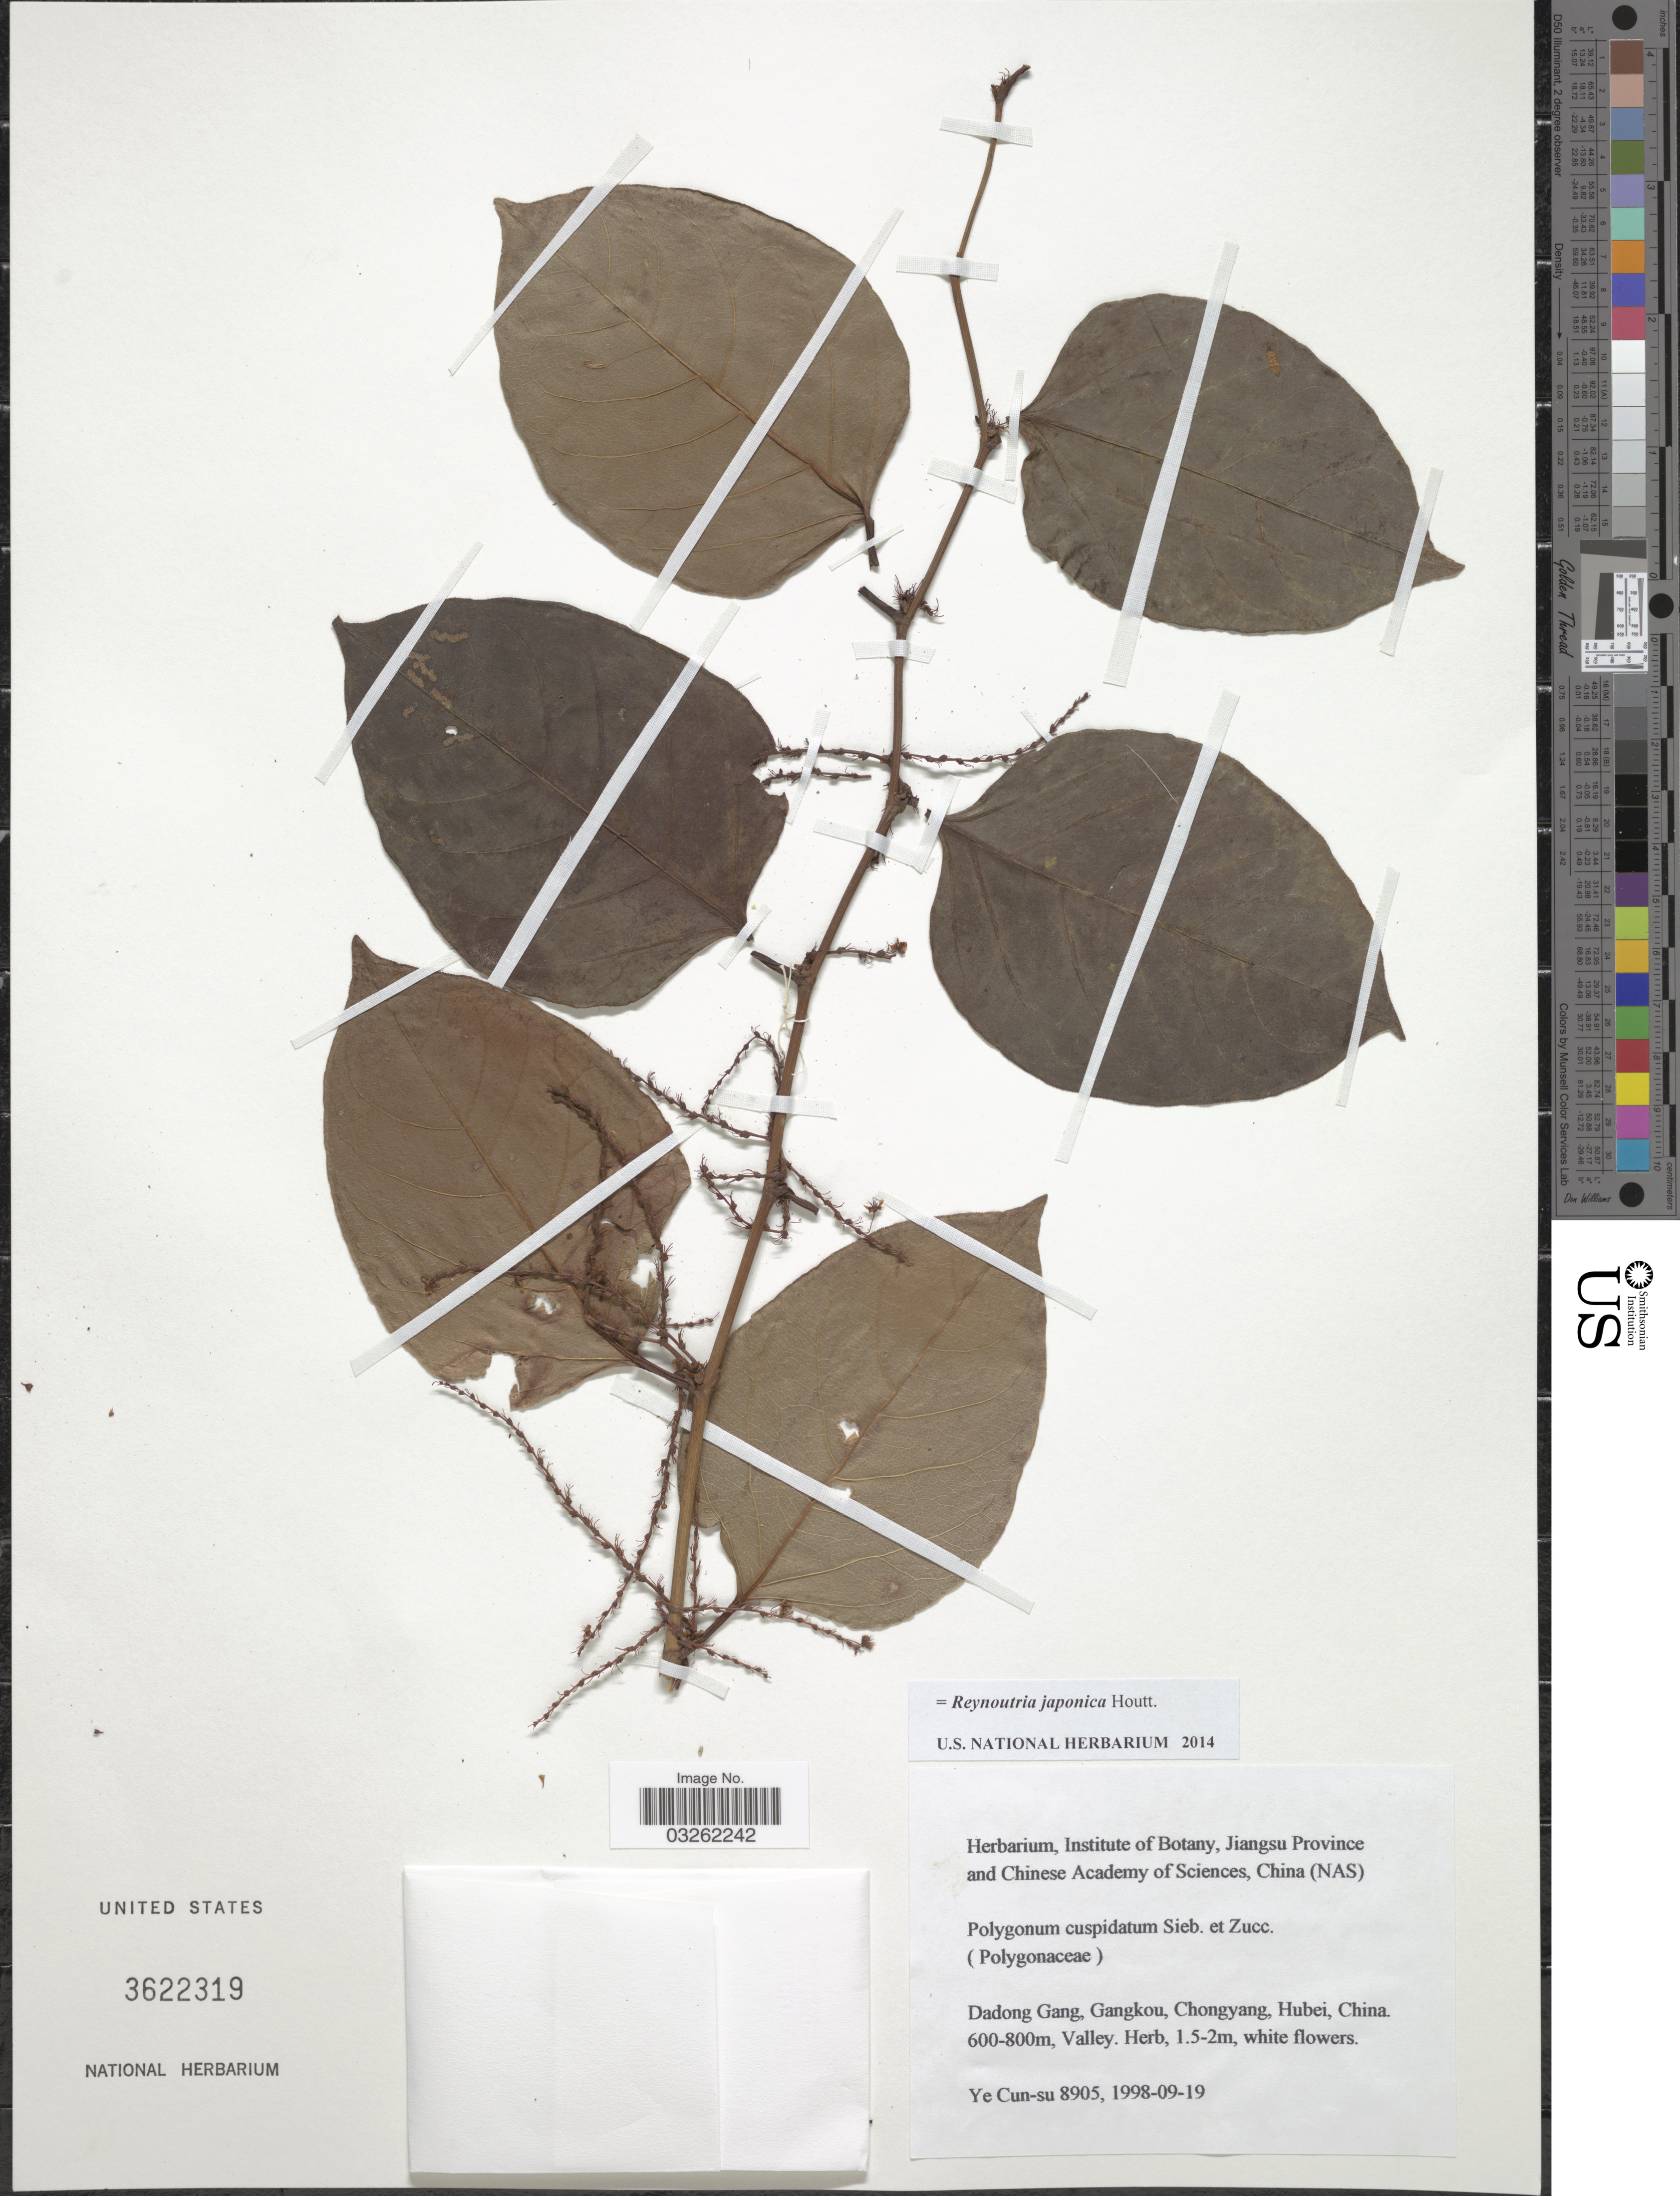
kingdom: Plantae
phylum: Tracheophyta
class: Magnoliopsida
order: Caryophyllales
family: Polygonaceae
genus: Reynoutria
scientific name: Reynoutria japonica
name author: Houtt.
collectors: Ye Cun-su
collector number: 8905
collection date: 1998-09-19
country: China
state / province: Hubei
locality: Dadong Gang, Gangkou, Chongyang, Hubei.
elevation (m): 600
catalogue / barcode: US 3622319